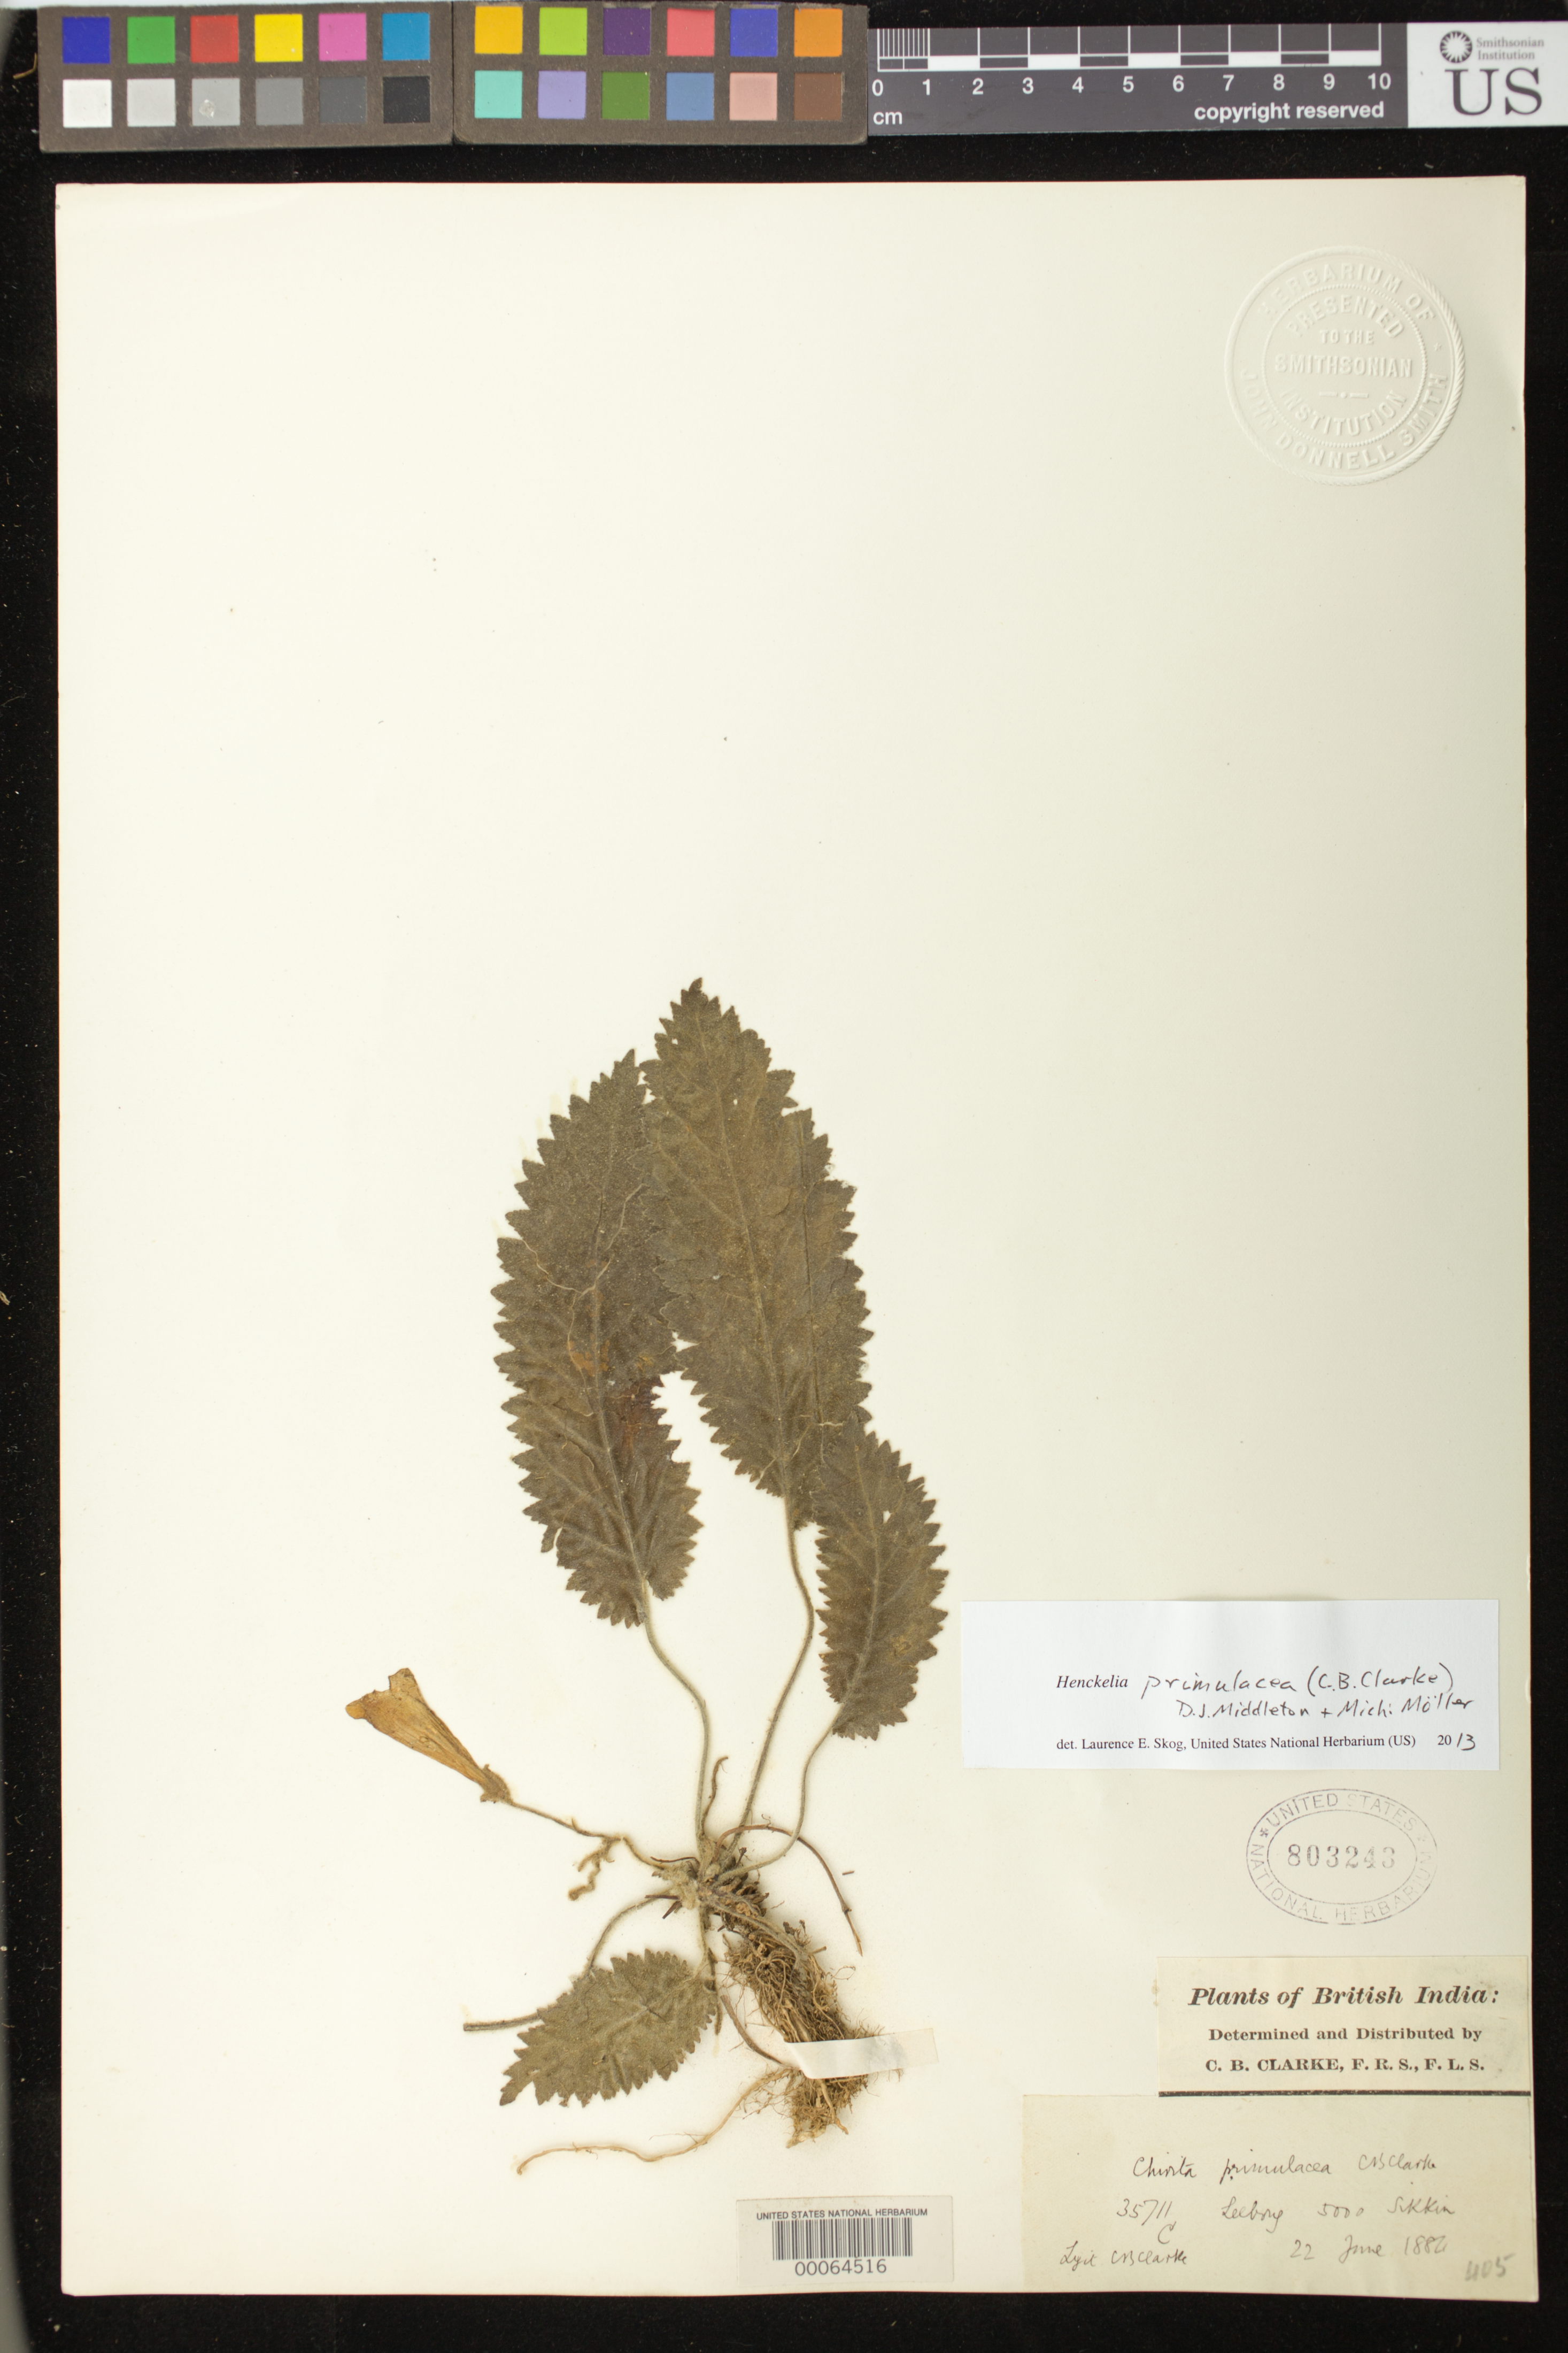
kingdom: Plantae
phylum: Tracheophyta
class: Magnoliopsida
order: Lamiales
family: Gesneriaceae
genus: Henckelia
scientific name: Henckelia pumila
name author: (D. Don) A. Dietr.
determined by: Skog, Laurence E.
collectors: C. B. Clarke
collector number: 35711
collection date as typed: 22 Jun 1886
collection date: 1886-06-22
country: India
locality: Leebong, sikkim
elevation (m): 1524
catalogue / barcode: US 803243